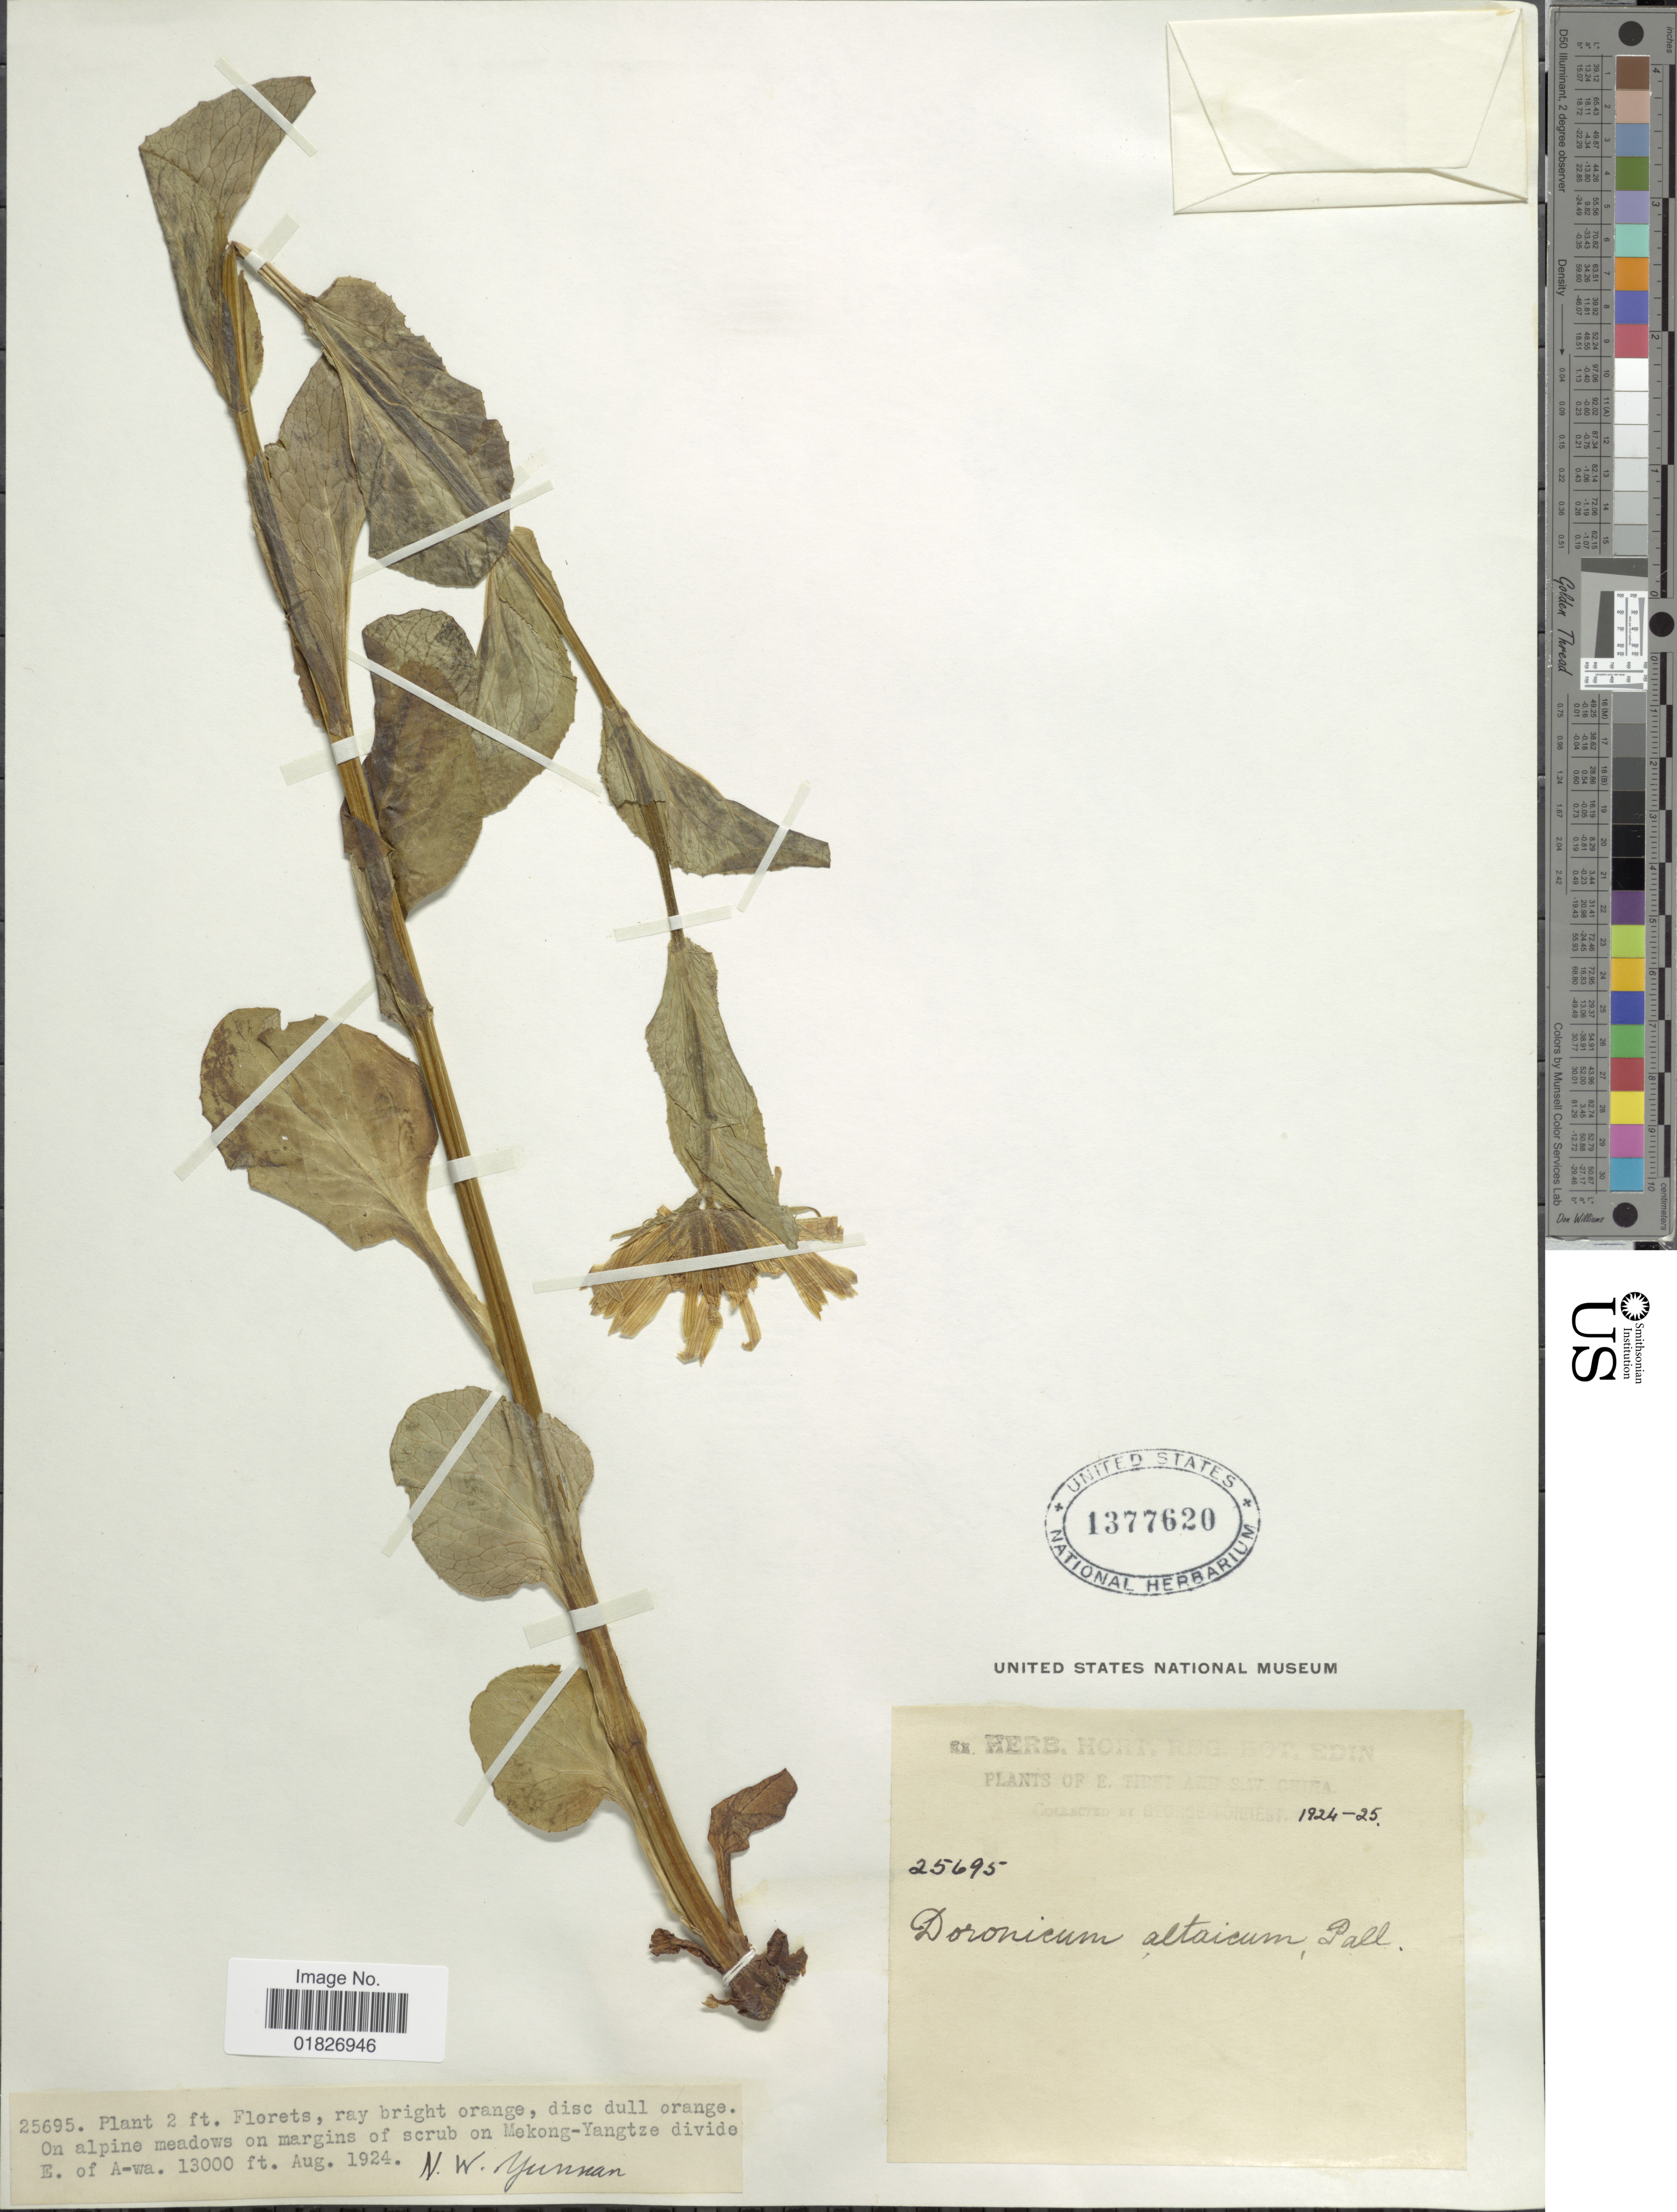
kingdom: Plantae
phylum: Tracheophyta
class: Magnoliopsida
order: Asterales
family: Asteraceae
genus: Doronicum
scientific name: Doronicum atlaicum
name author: Pall.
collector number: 25695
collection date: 1924-08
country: China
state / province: Yunnan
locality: Mekong-Yangtze divide E. of A-wa, N. W. Yunnan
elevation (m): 3962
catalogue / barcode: US 1377620